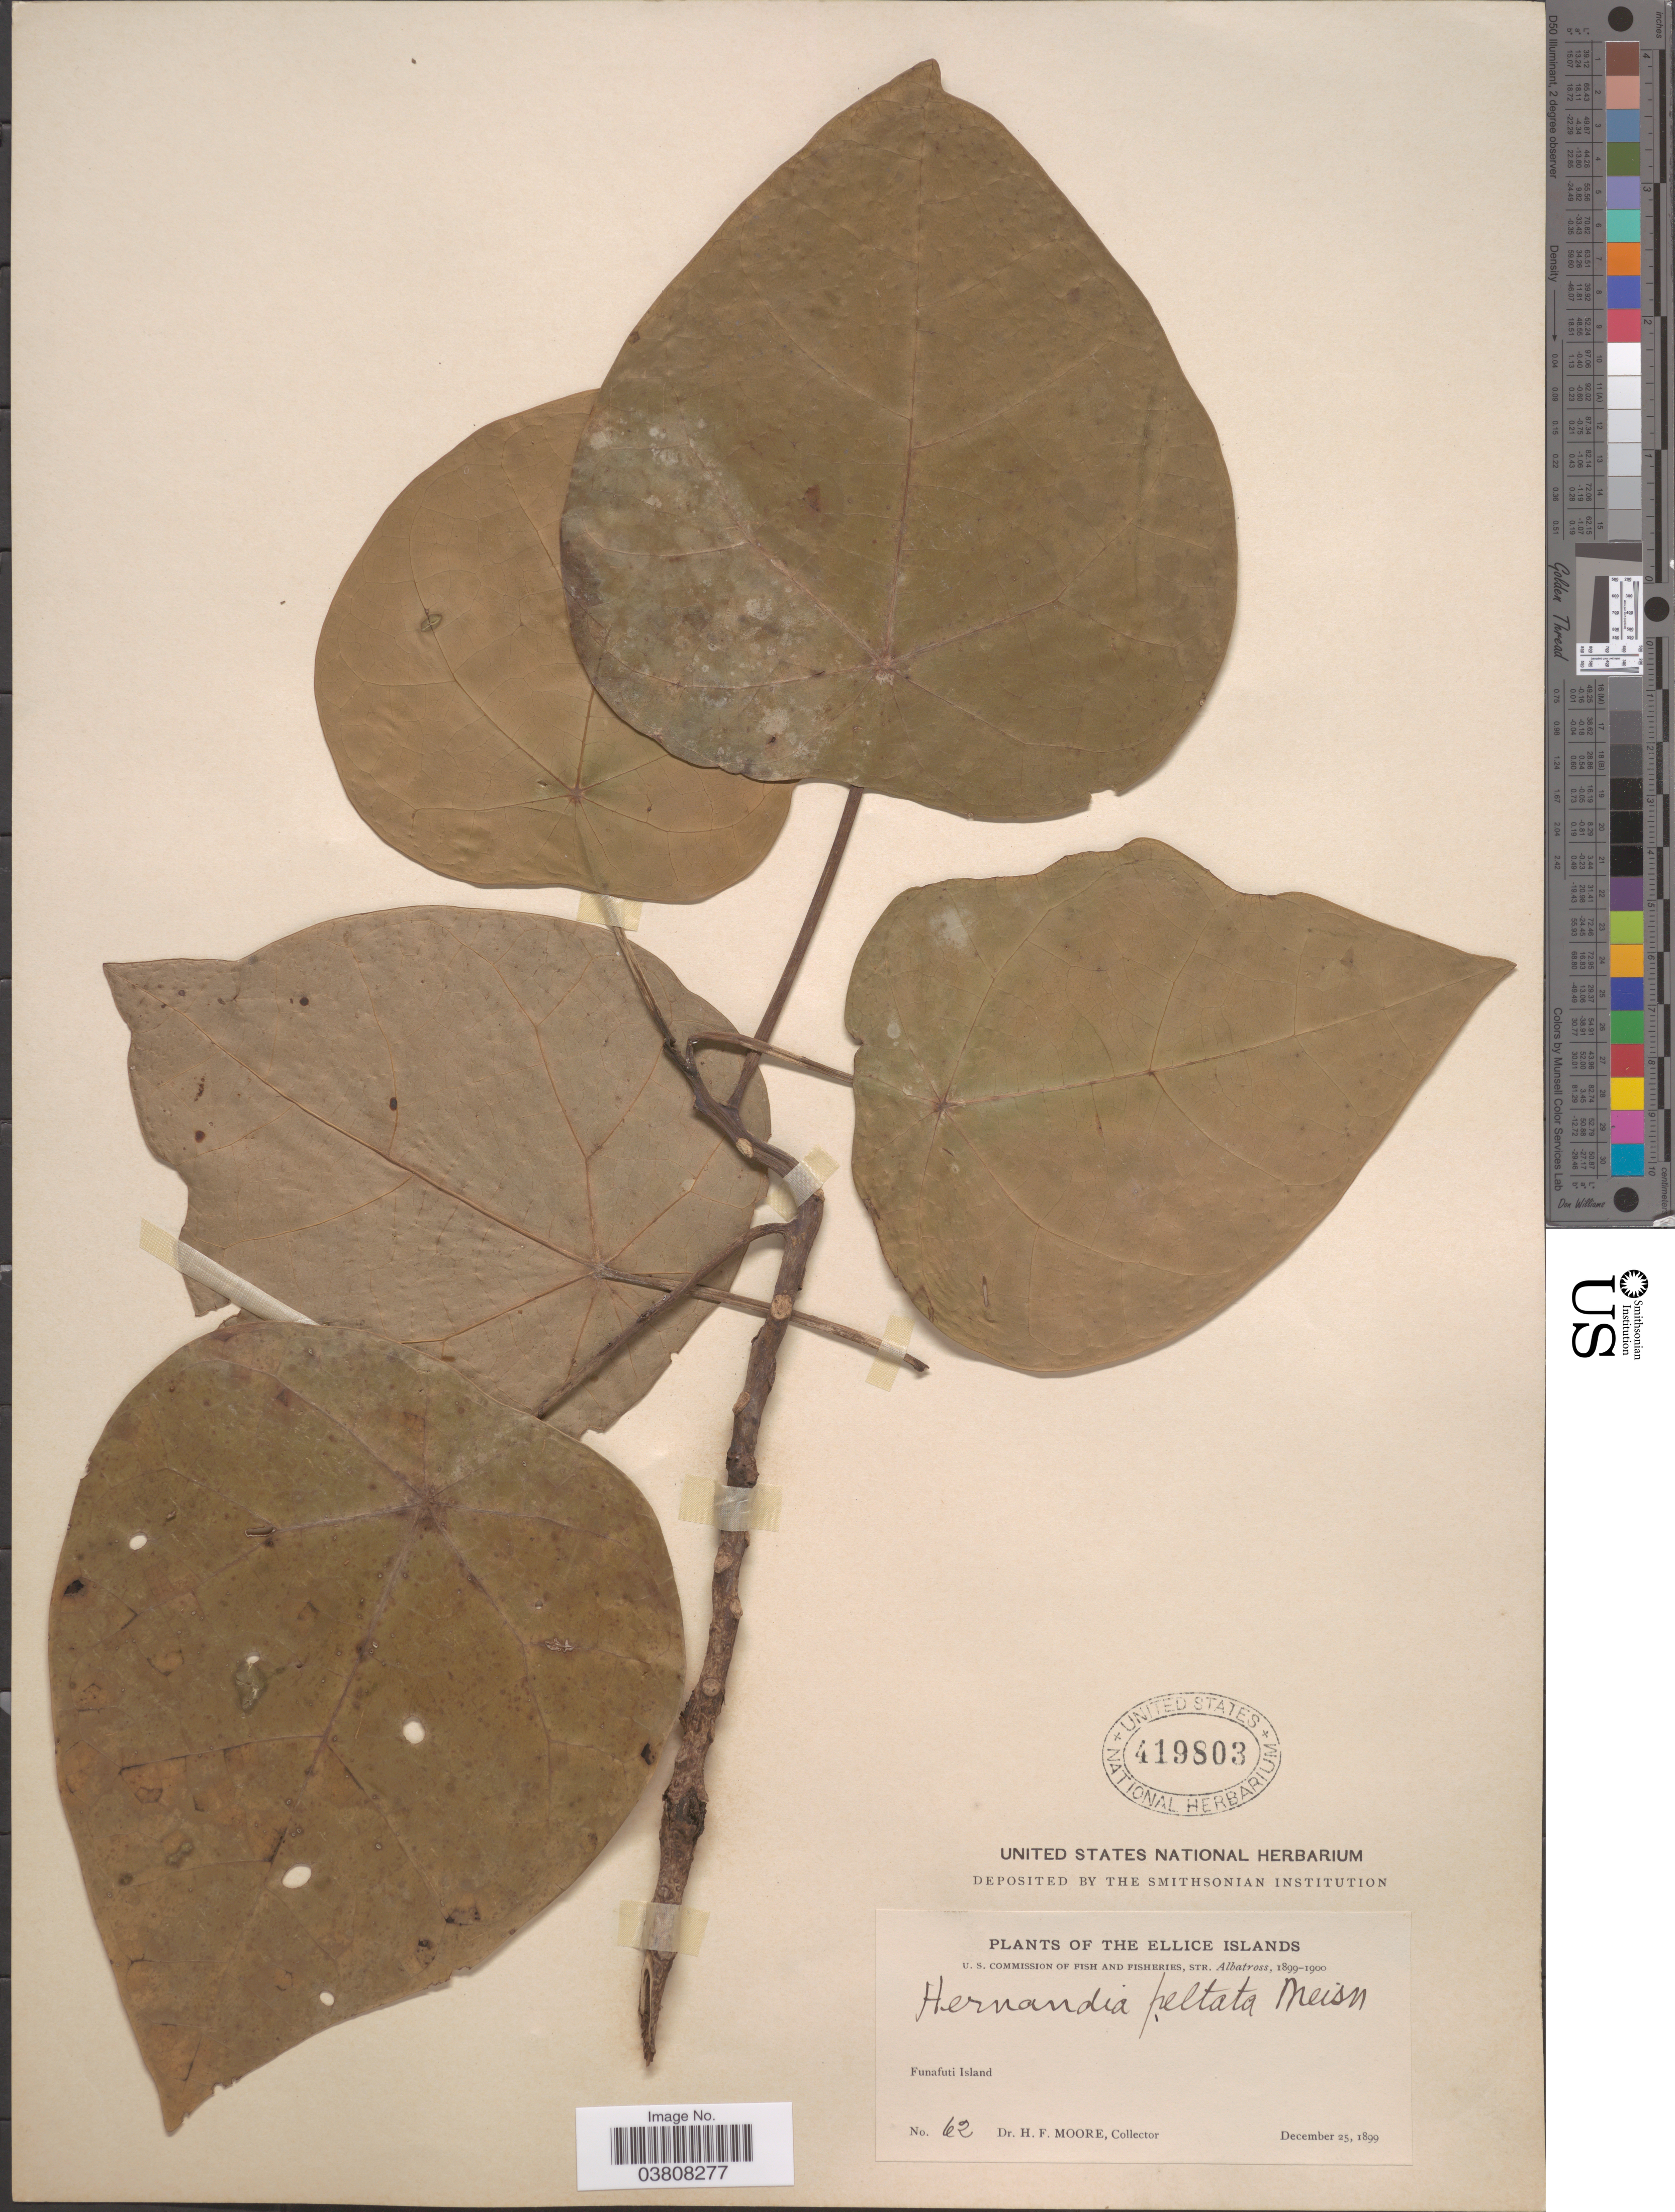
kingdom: Plantae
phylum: Tracheophyta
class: Magnoliopsida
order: Laurales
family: Hernandiaceae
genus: Hernandia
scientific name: Hernandia nymphaeifolia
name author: (C. Presl) Kubitzki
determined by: Strong, Mark T., (BOT), Smithsonian Institution - National Museum of Natural History (UNITED STATES)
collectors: H. F. Moore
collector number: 62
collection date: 1899-12-25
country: Tuvalu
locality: The Ellice Islands. Funafuti Island.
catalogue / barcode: US 419803